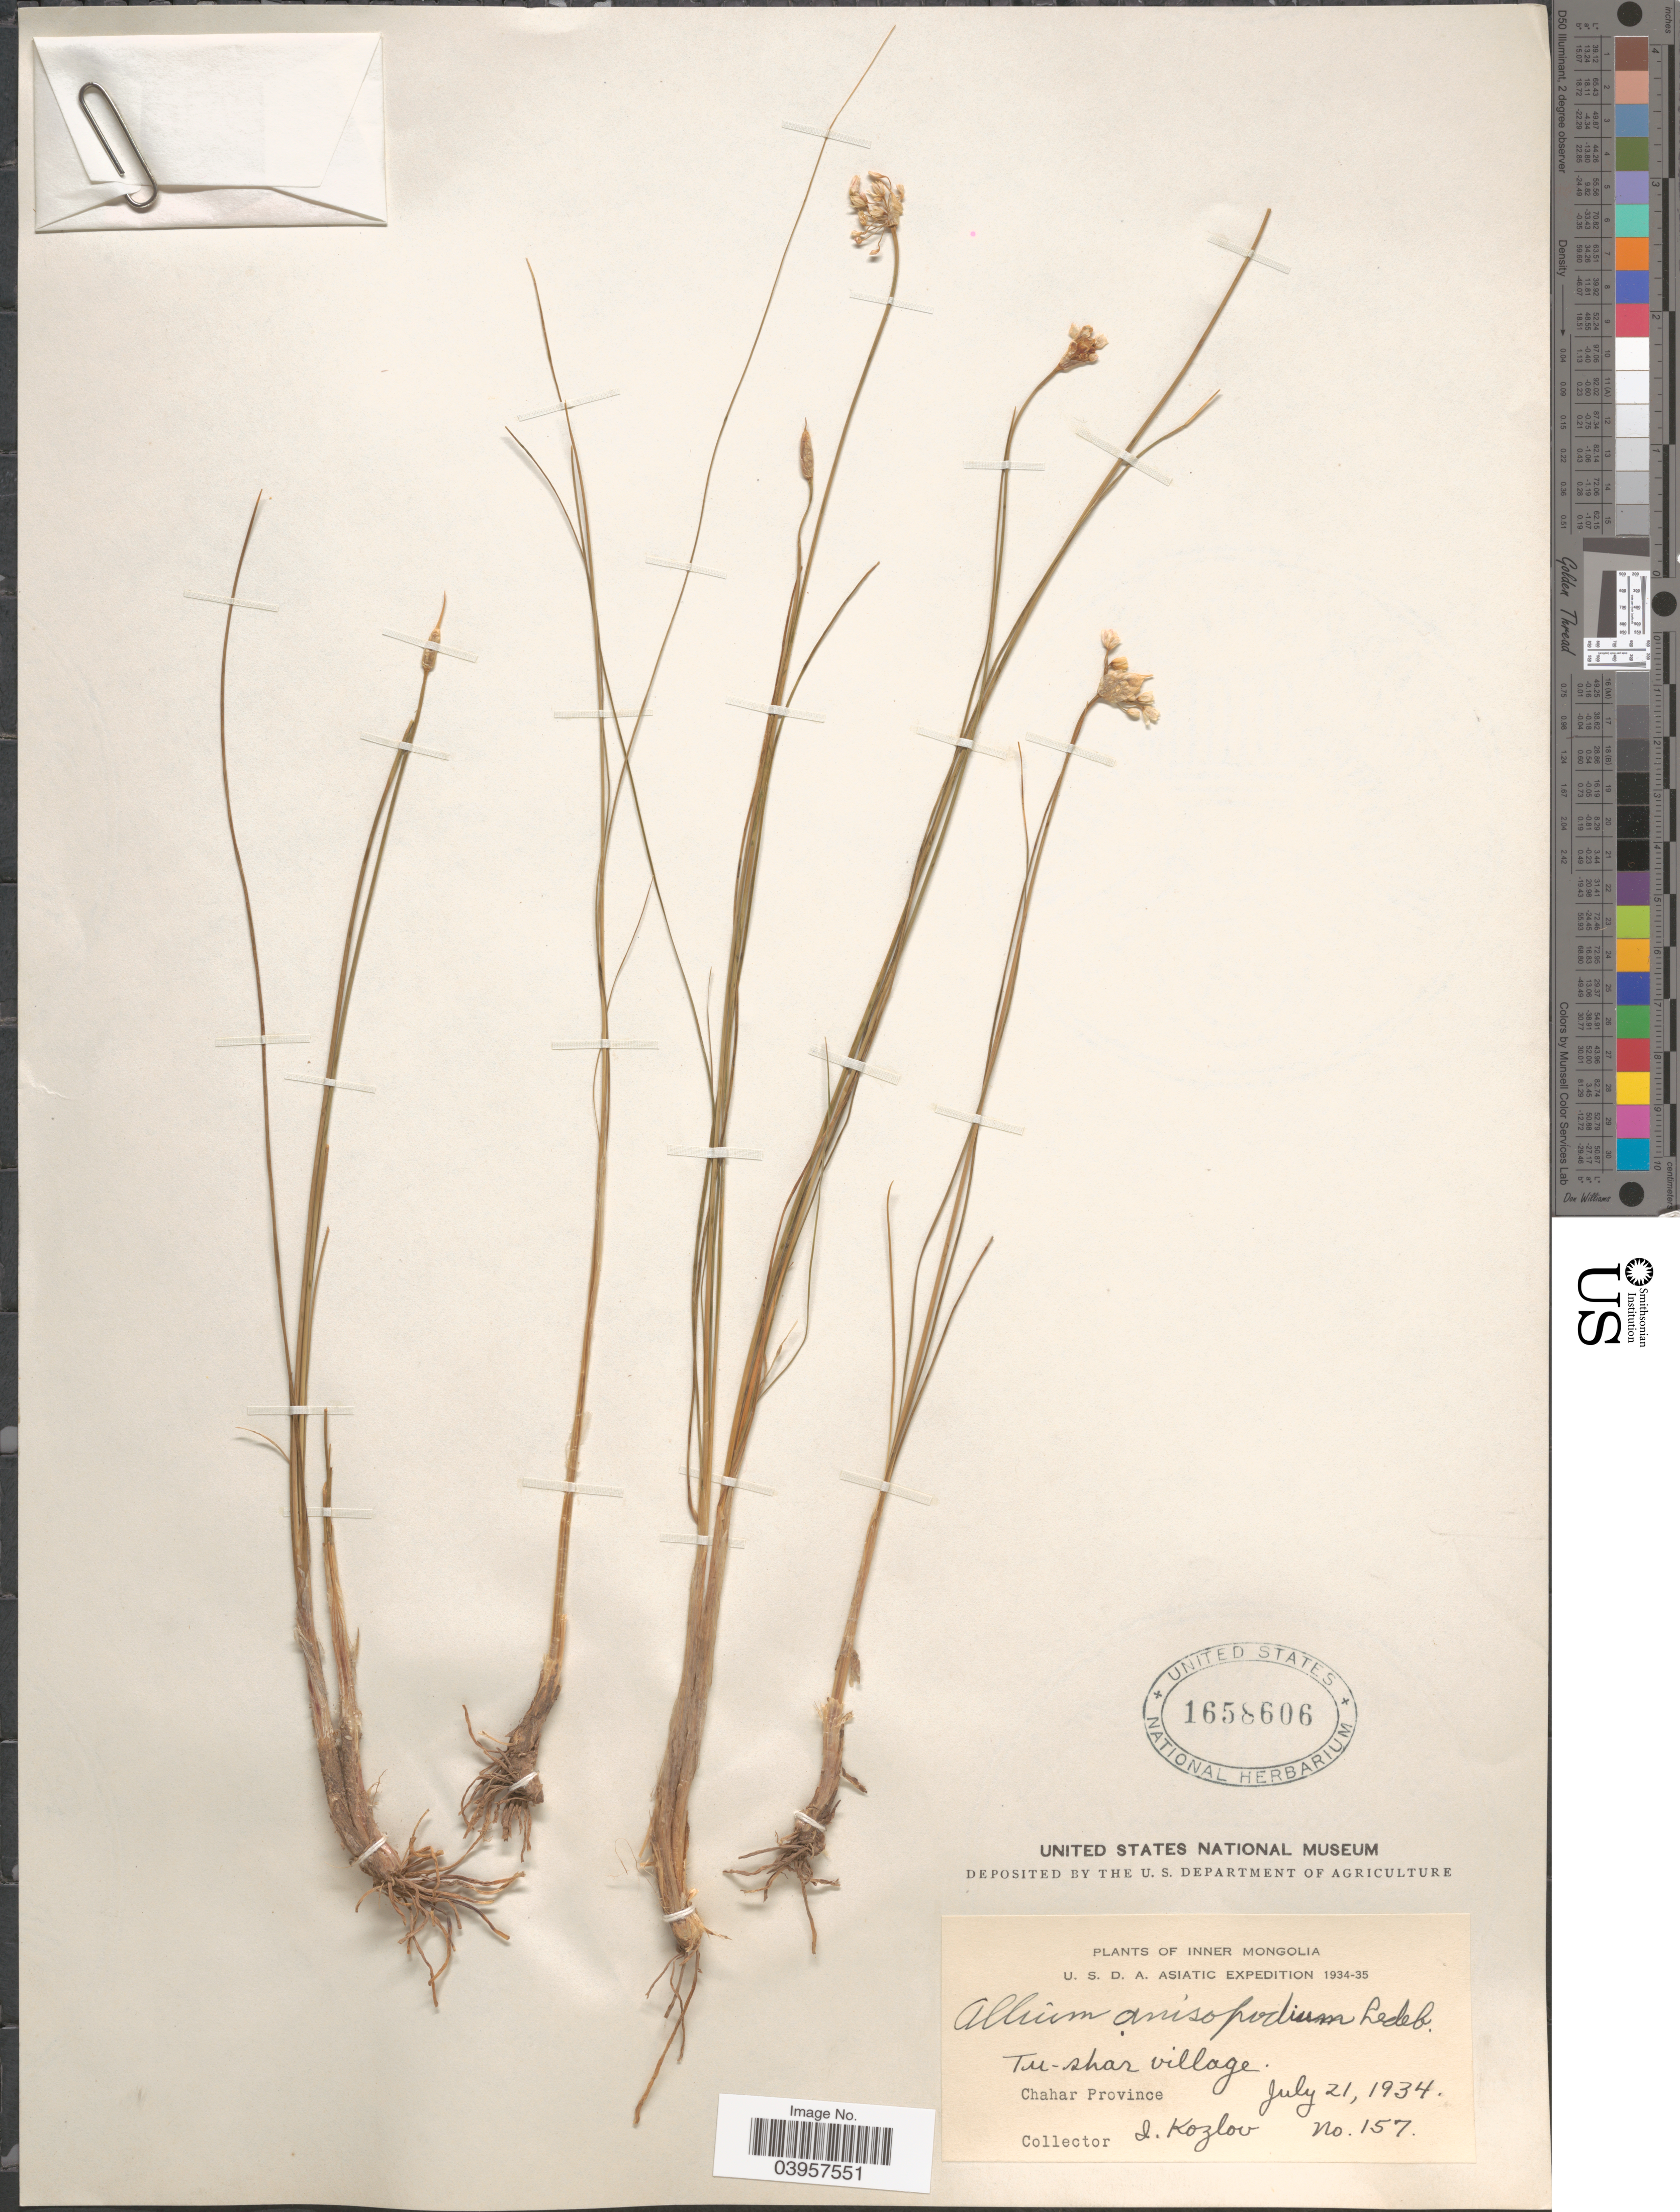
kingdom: Plantae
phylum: Tracheophyta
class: Liliopsida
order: Asparagales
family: Amaryllidaceae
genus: Allium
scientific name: Allium anisopodium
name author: Ledeb.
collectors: I. Kozlov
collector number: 157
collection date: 1934-07-21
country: China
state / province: Nei Monggol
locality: Inner Mongolia. Tu-shar village. Chahar Province.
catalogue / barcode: US 1658606